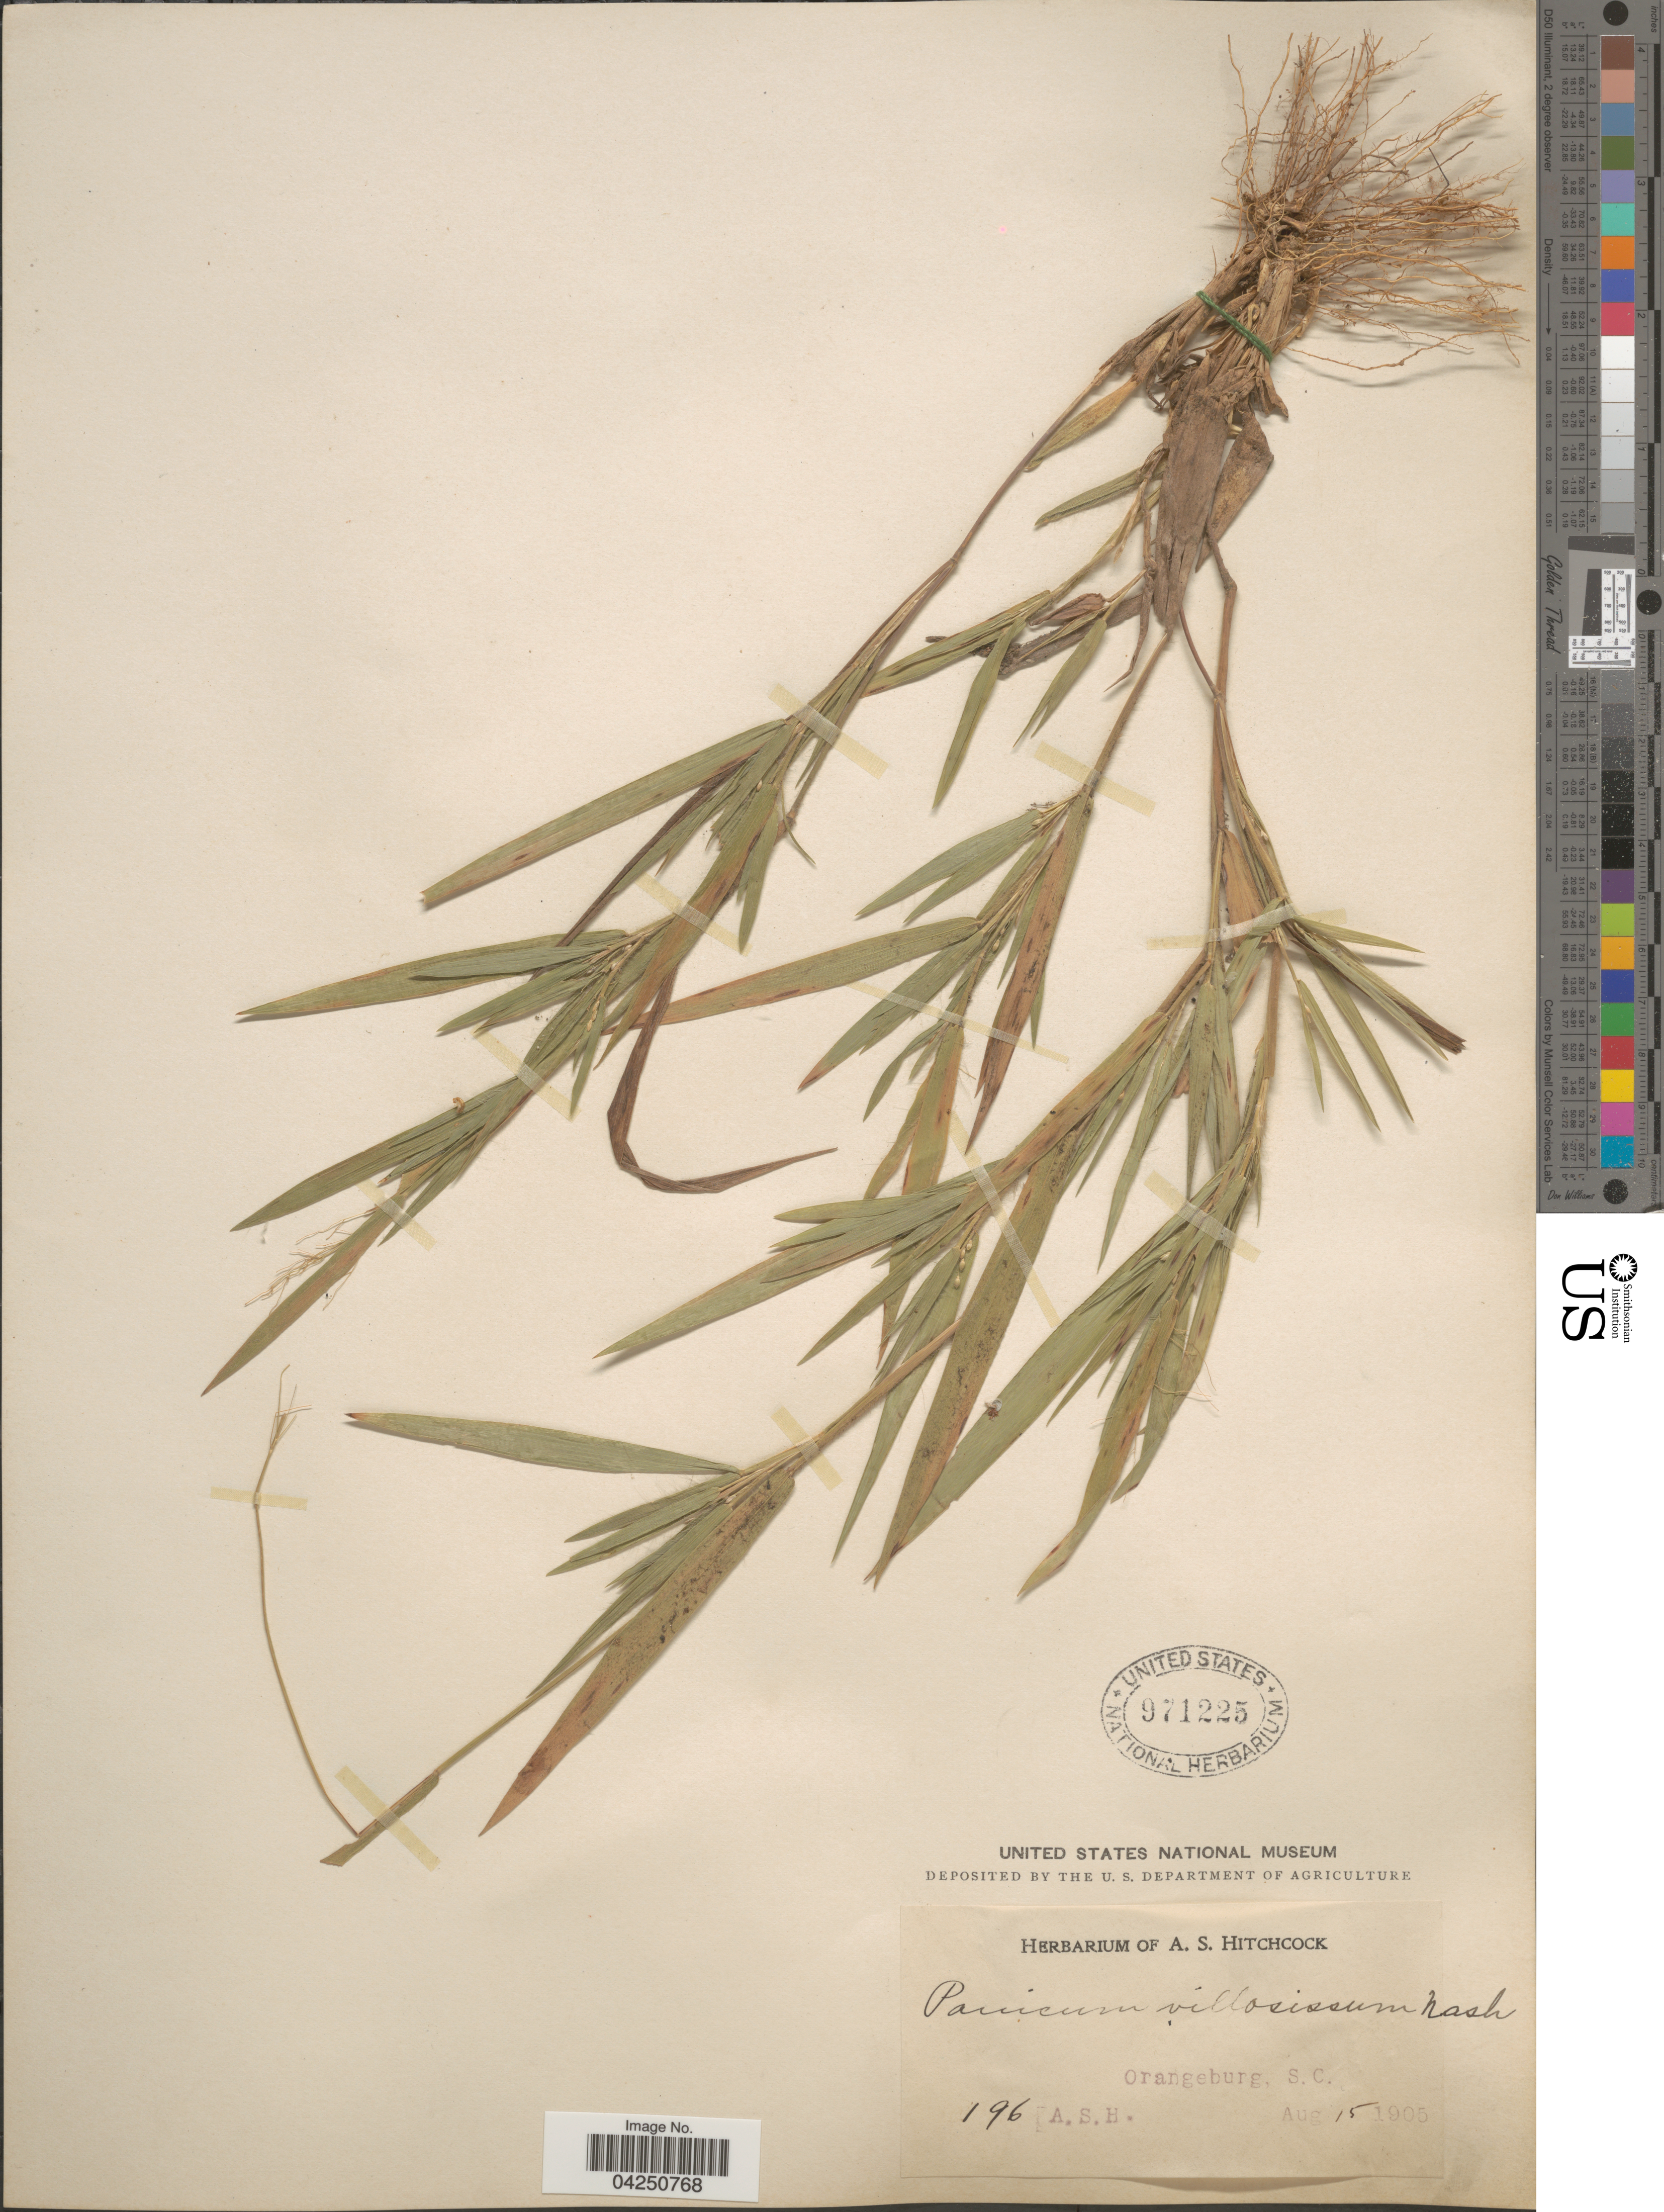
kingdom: Plantae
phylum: Tracheophyta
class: Liliopsida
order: Poales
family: Poaceae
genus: Dichanthelium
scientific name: Dichanthelium acuminatum var. acuminatum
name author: (Sw.) Gould & C.A. Clark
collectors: A. S. Hitchcock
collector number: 196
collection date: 1905-08-15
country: United States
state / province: South Carolina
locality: Orangeburg.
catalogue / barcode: US 971225